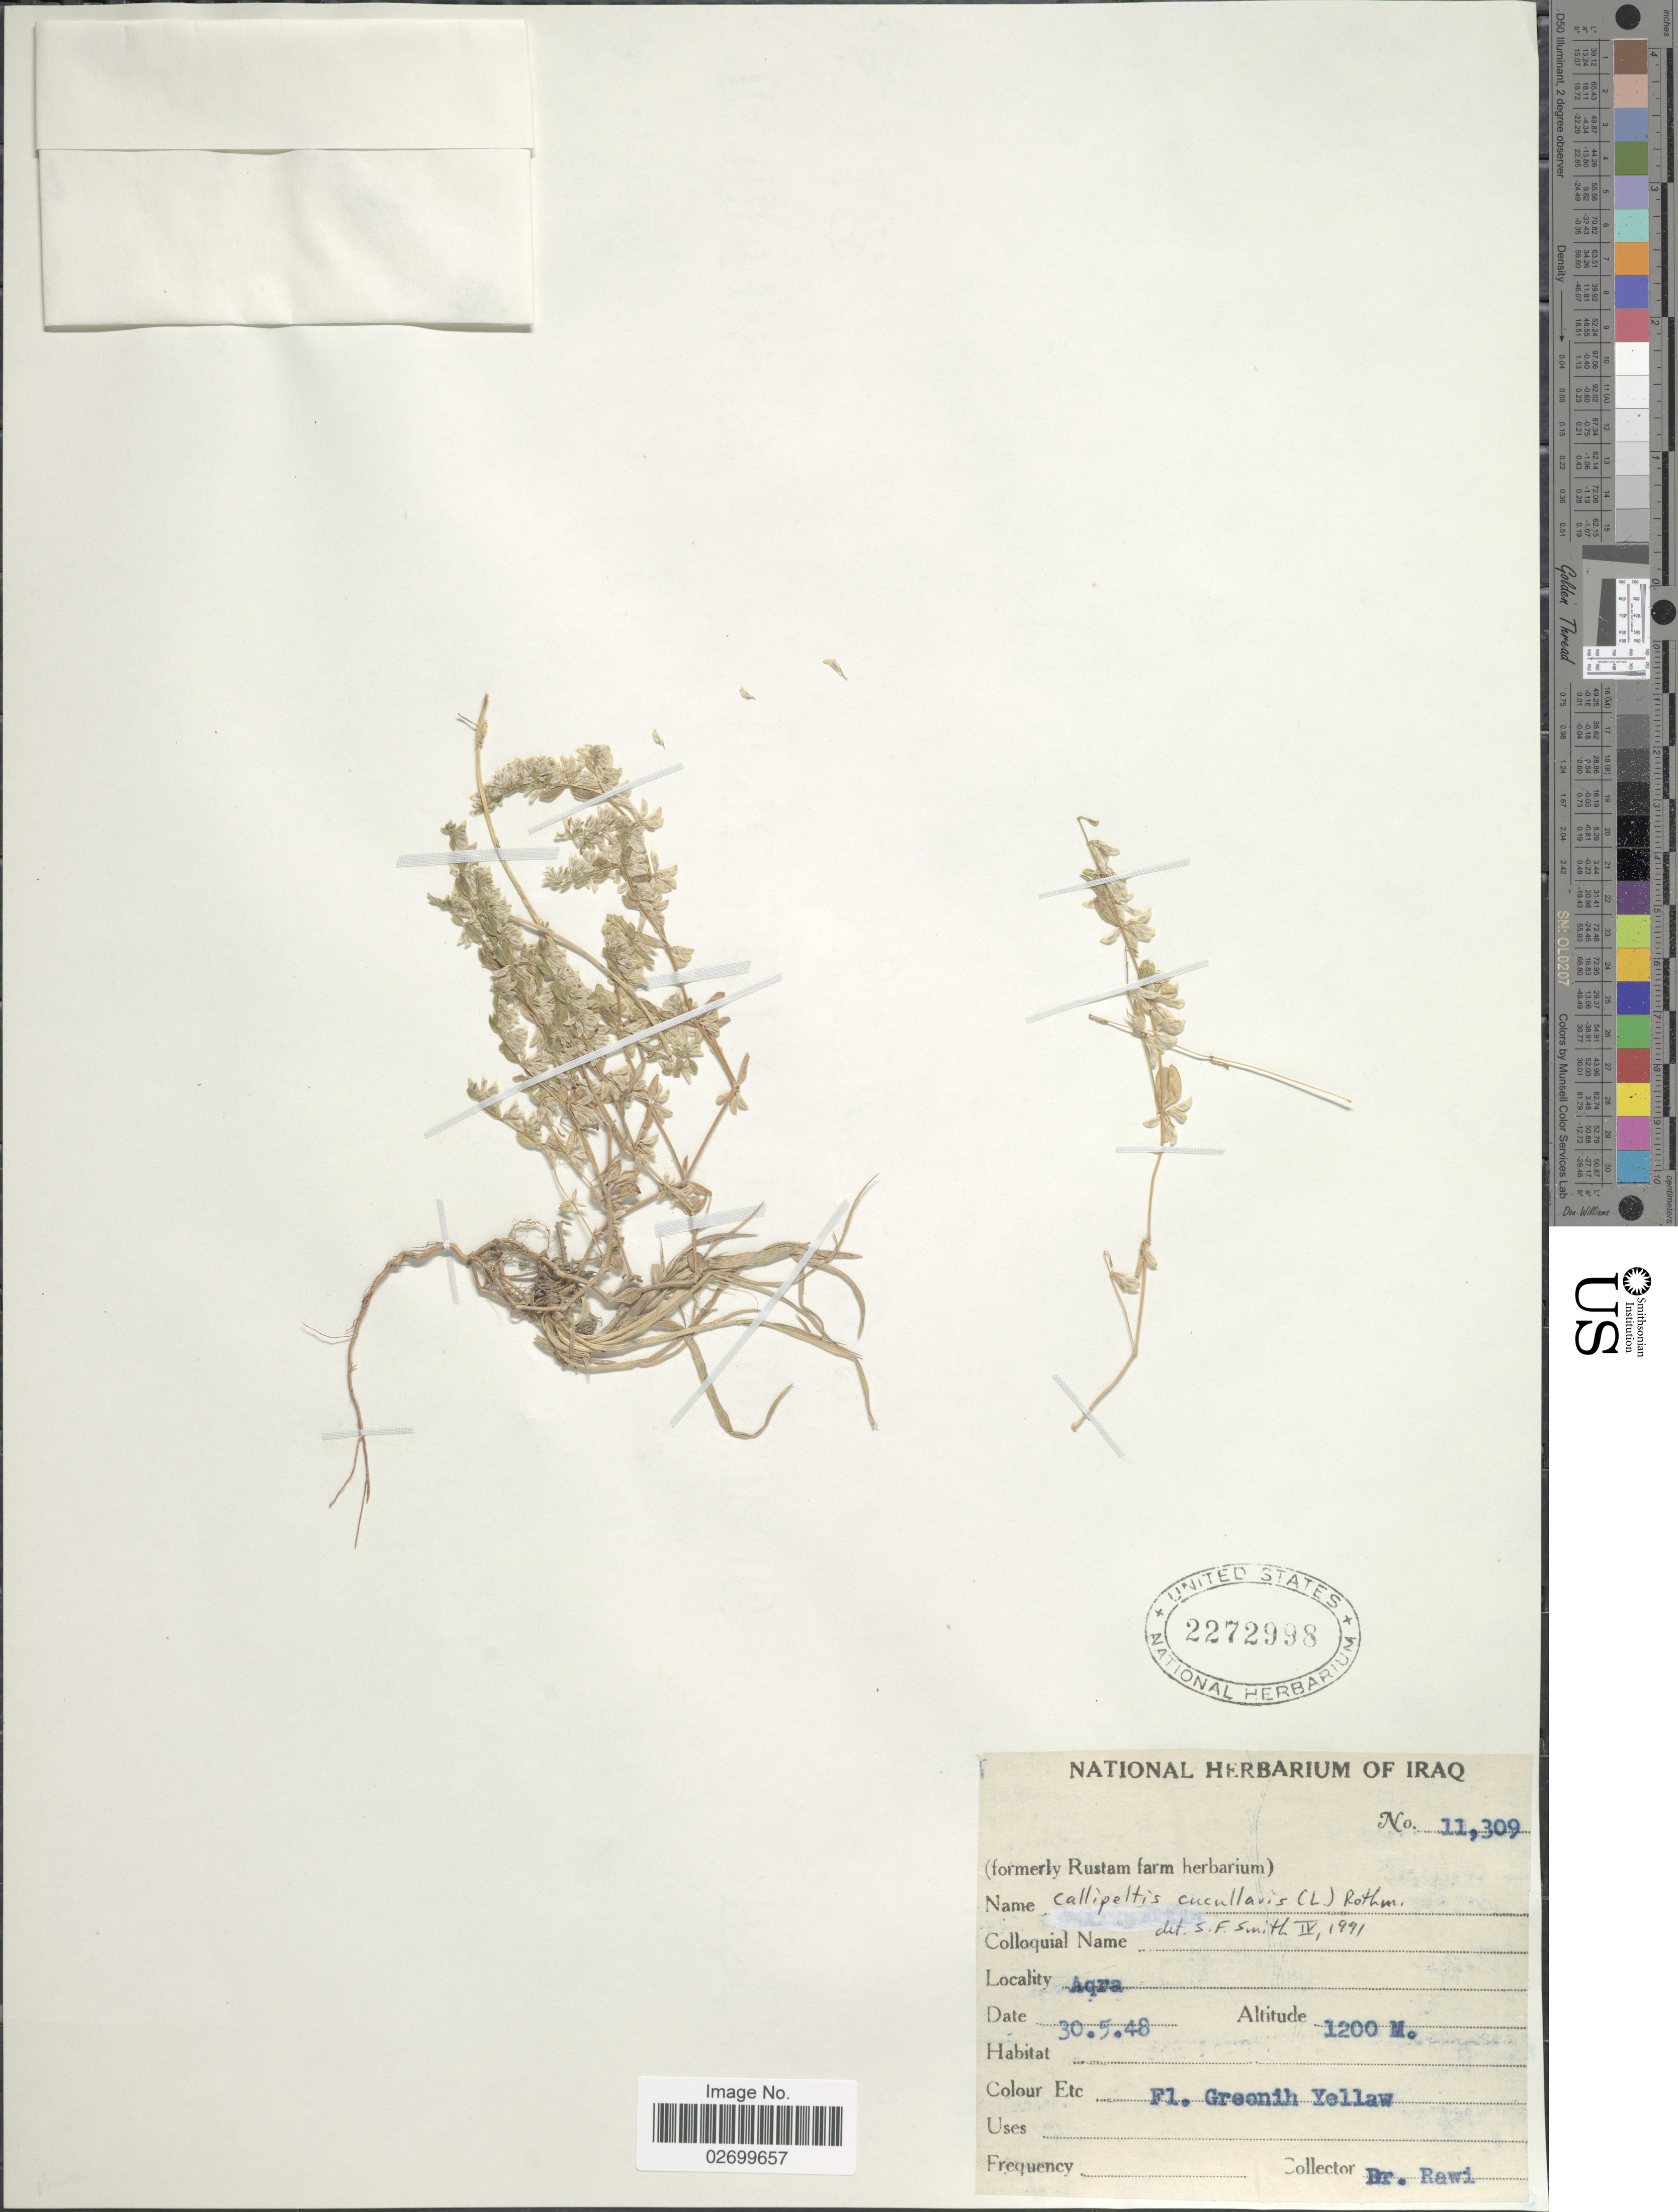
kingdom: Plantae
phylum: Tracheophyta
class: Magnoliopsida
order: Gentianales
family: Rubiaceae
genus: Callipeltis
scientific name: Callipeltis cucullaris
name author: (L.) DC.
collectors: -. Rawi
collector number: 11309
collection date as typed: Transcribed d/m/y: 30/5/48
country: Iraq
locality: Aqrah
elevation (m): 1200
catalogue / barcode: US 2272998